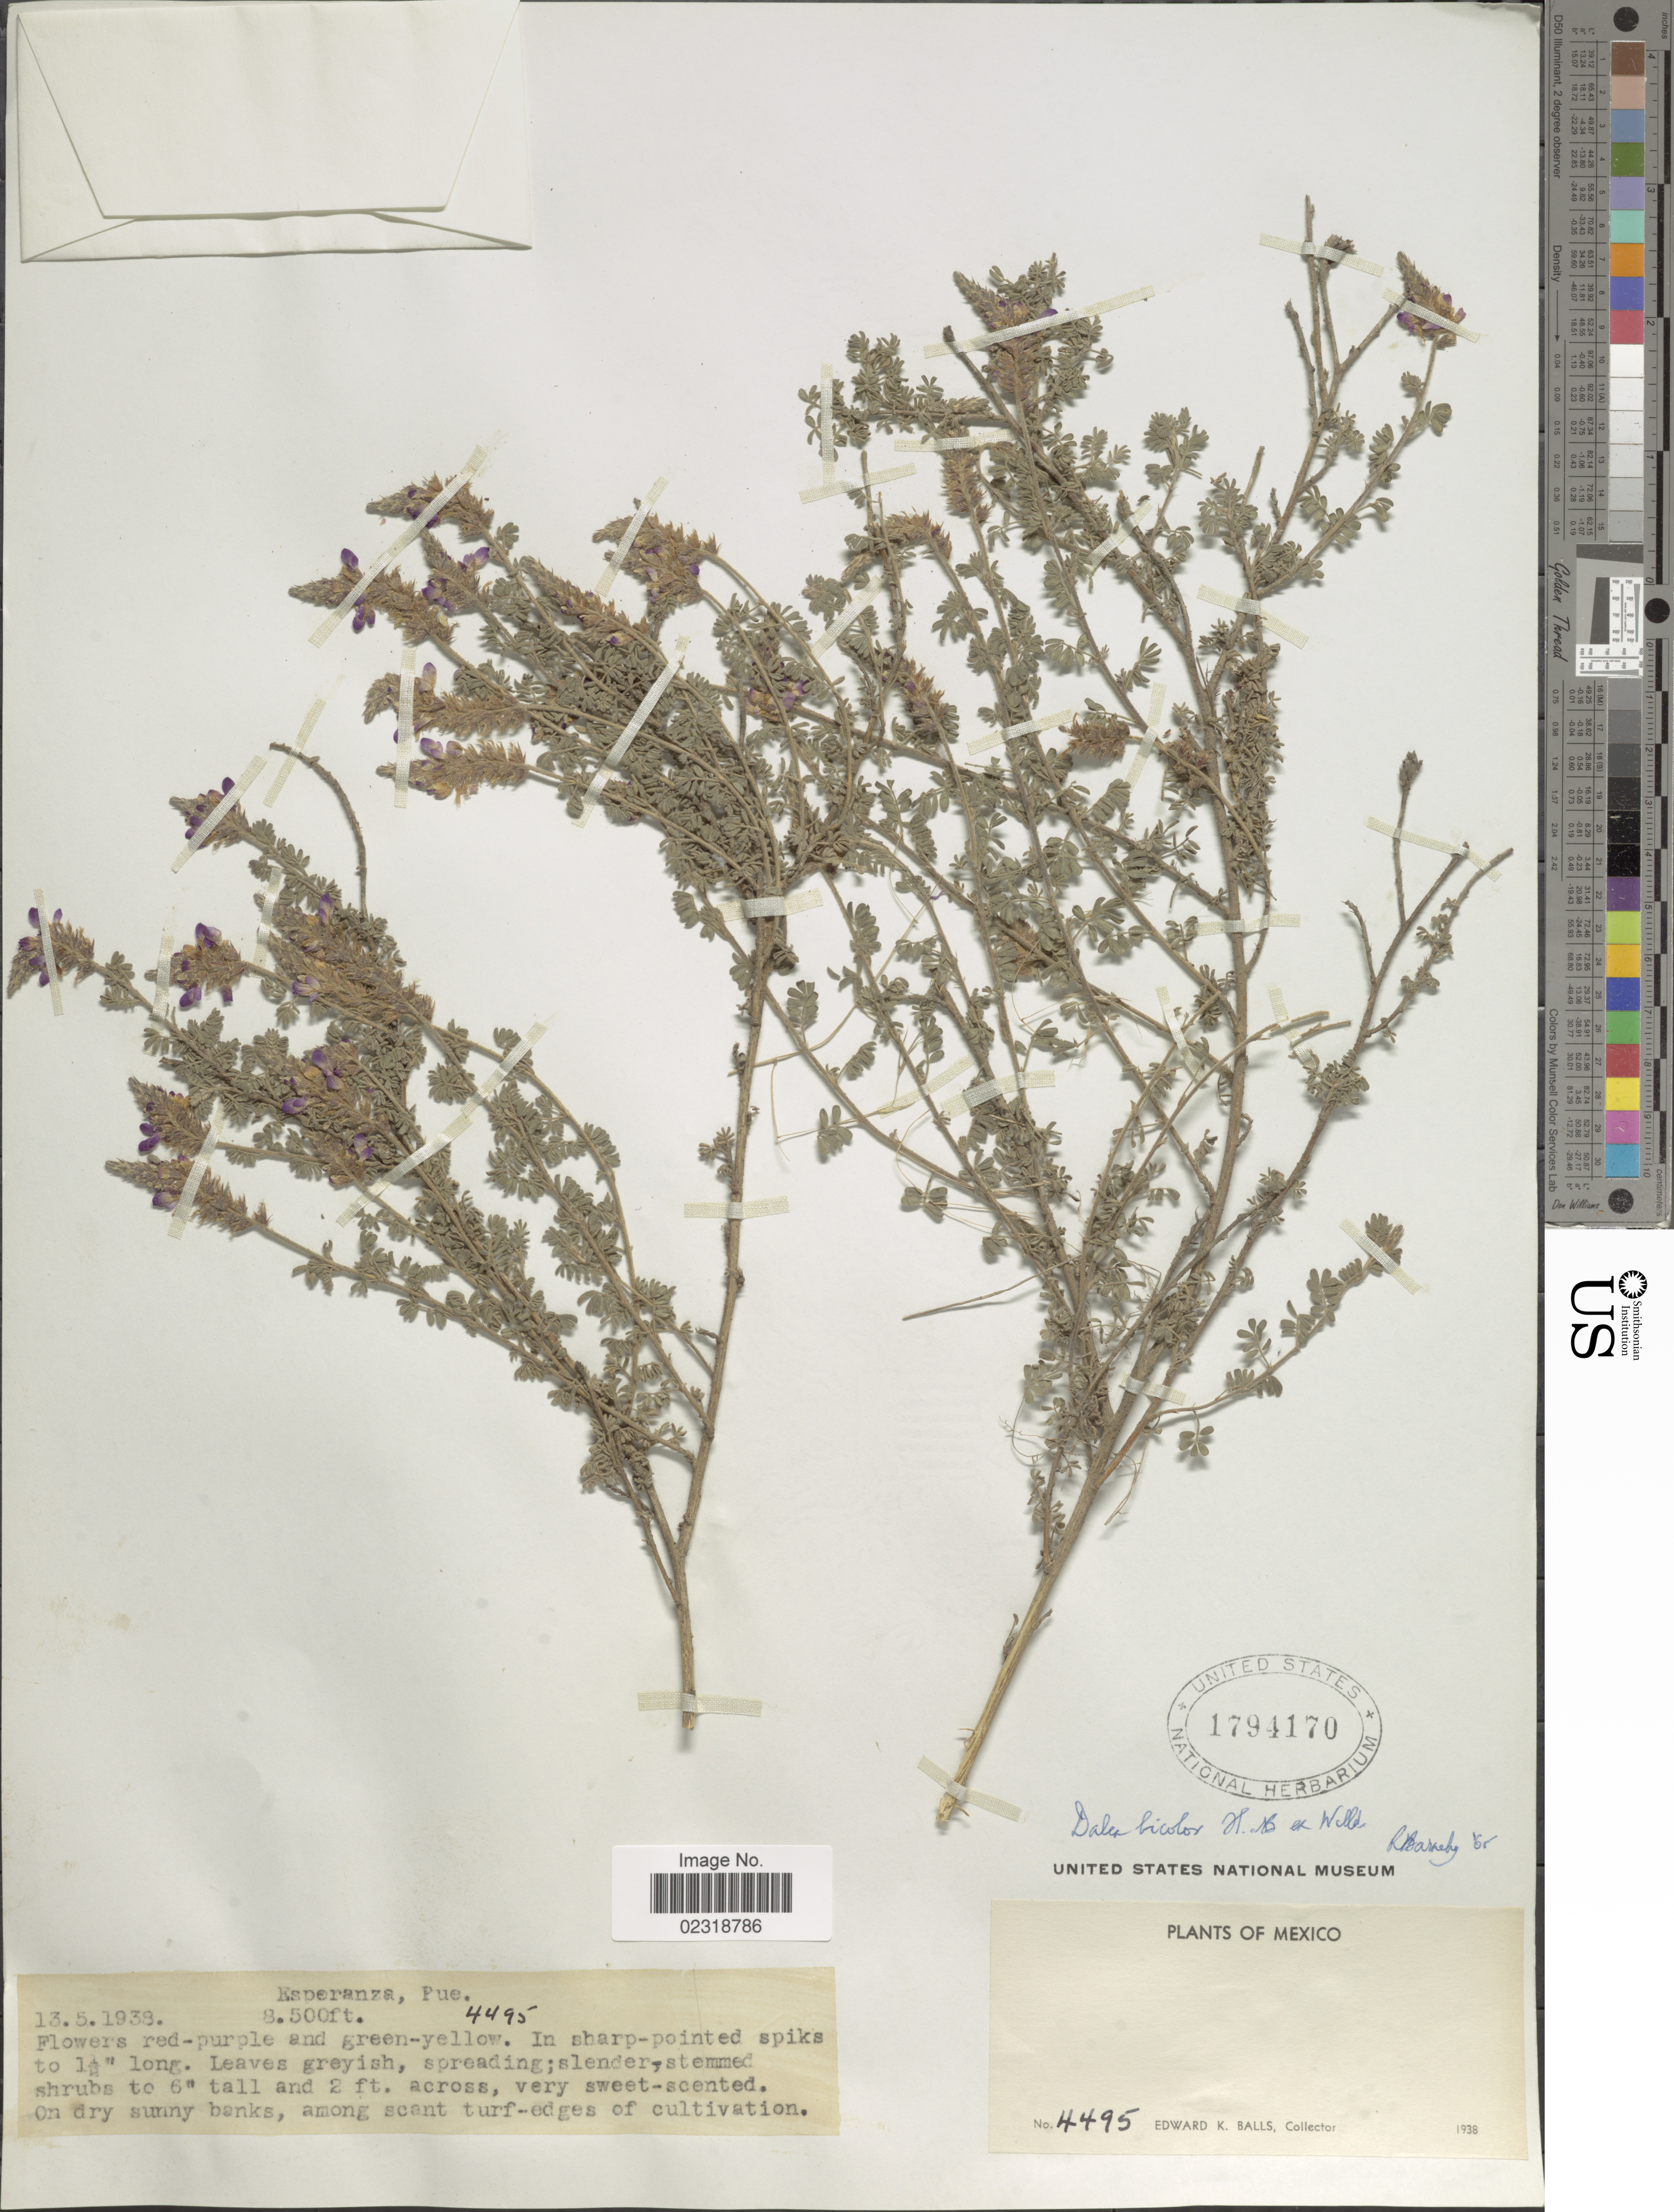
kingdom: Plantae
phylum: Tracheophyta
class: Magnoliopsida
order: Fabales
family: Fabaceae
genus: Dalea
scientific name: Dalea bicolor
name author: Humb. & Bonpl. ex Willd.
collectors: E. K. Balls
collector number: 4495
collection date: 1938-05-13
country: Mexico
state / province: Puebla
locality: Esperanza, on dry sunny banks, among scant turf-edges of cultivation.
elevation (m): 2591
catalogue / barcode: US 1794170